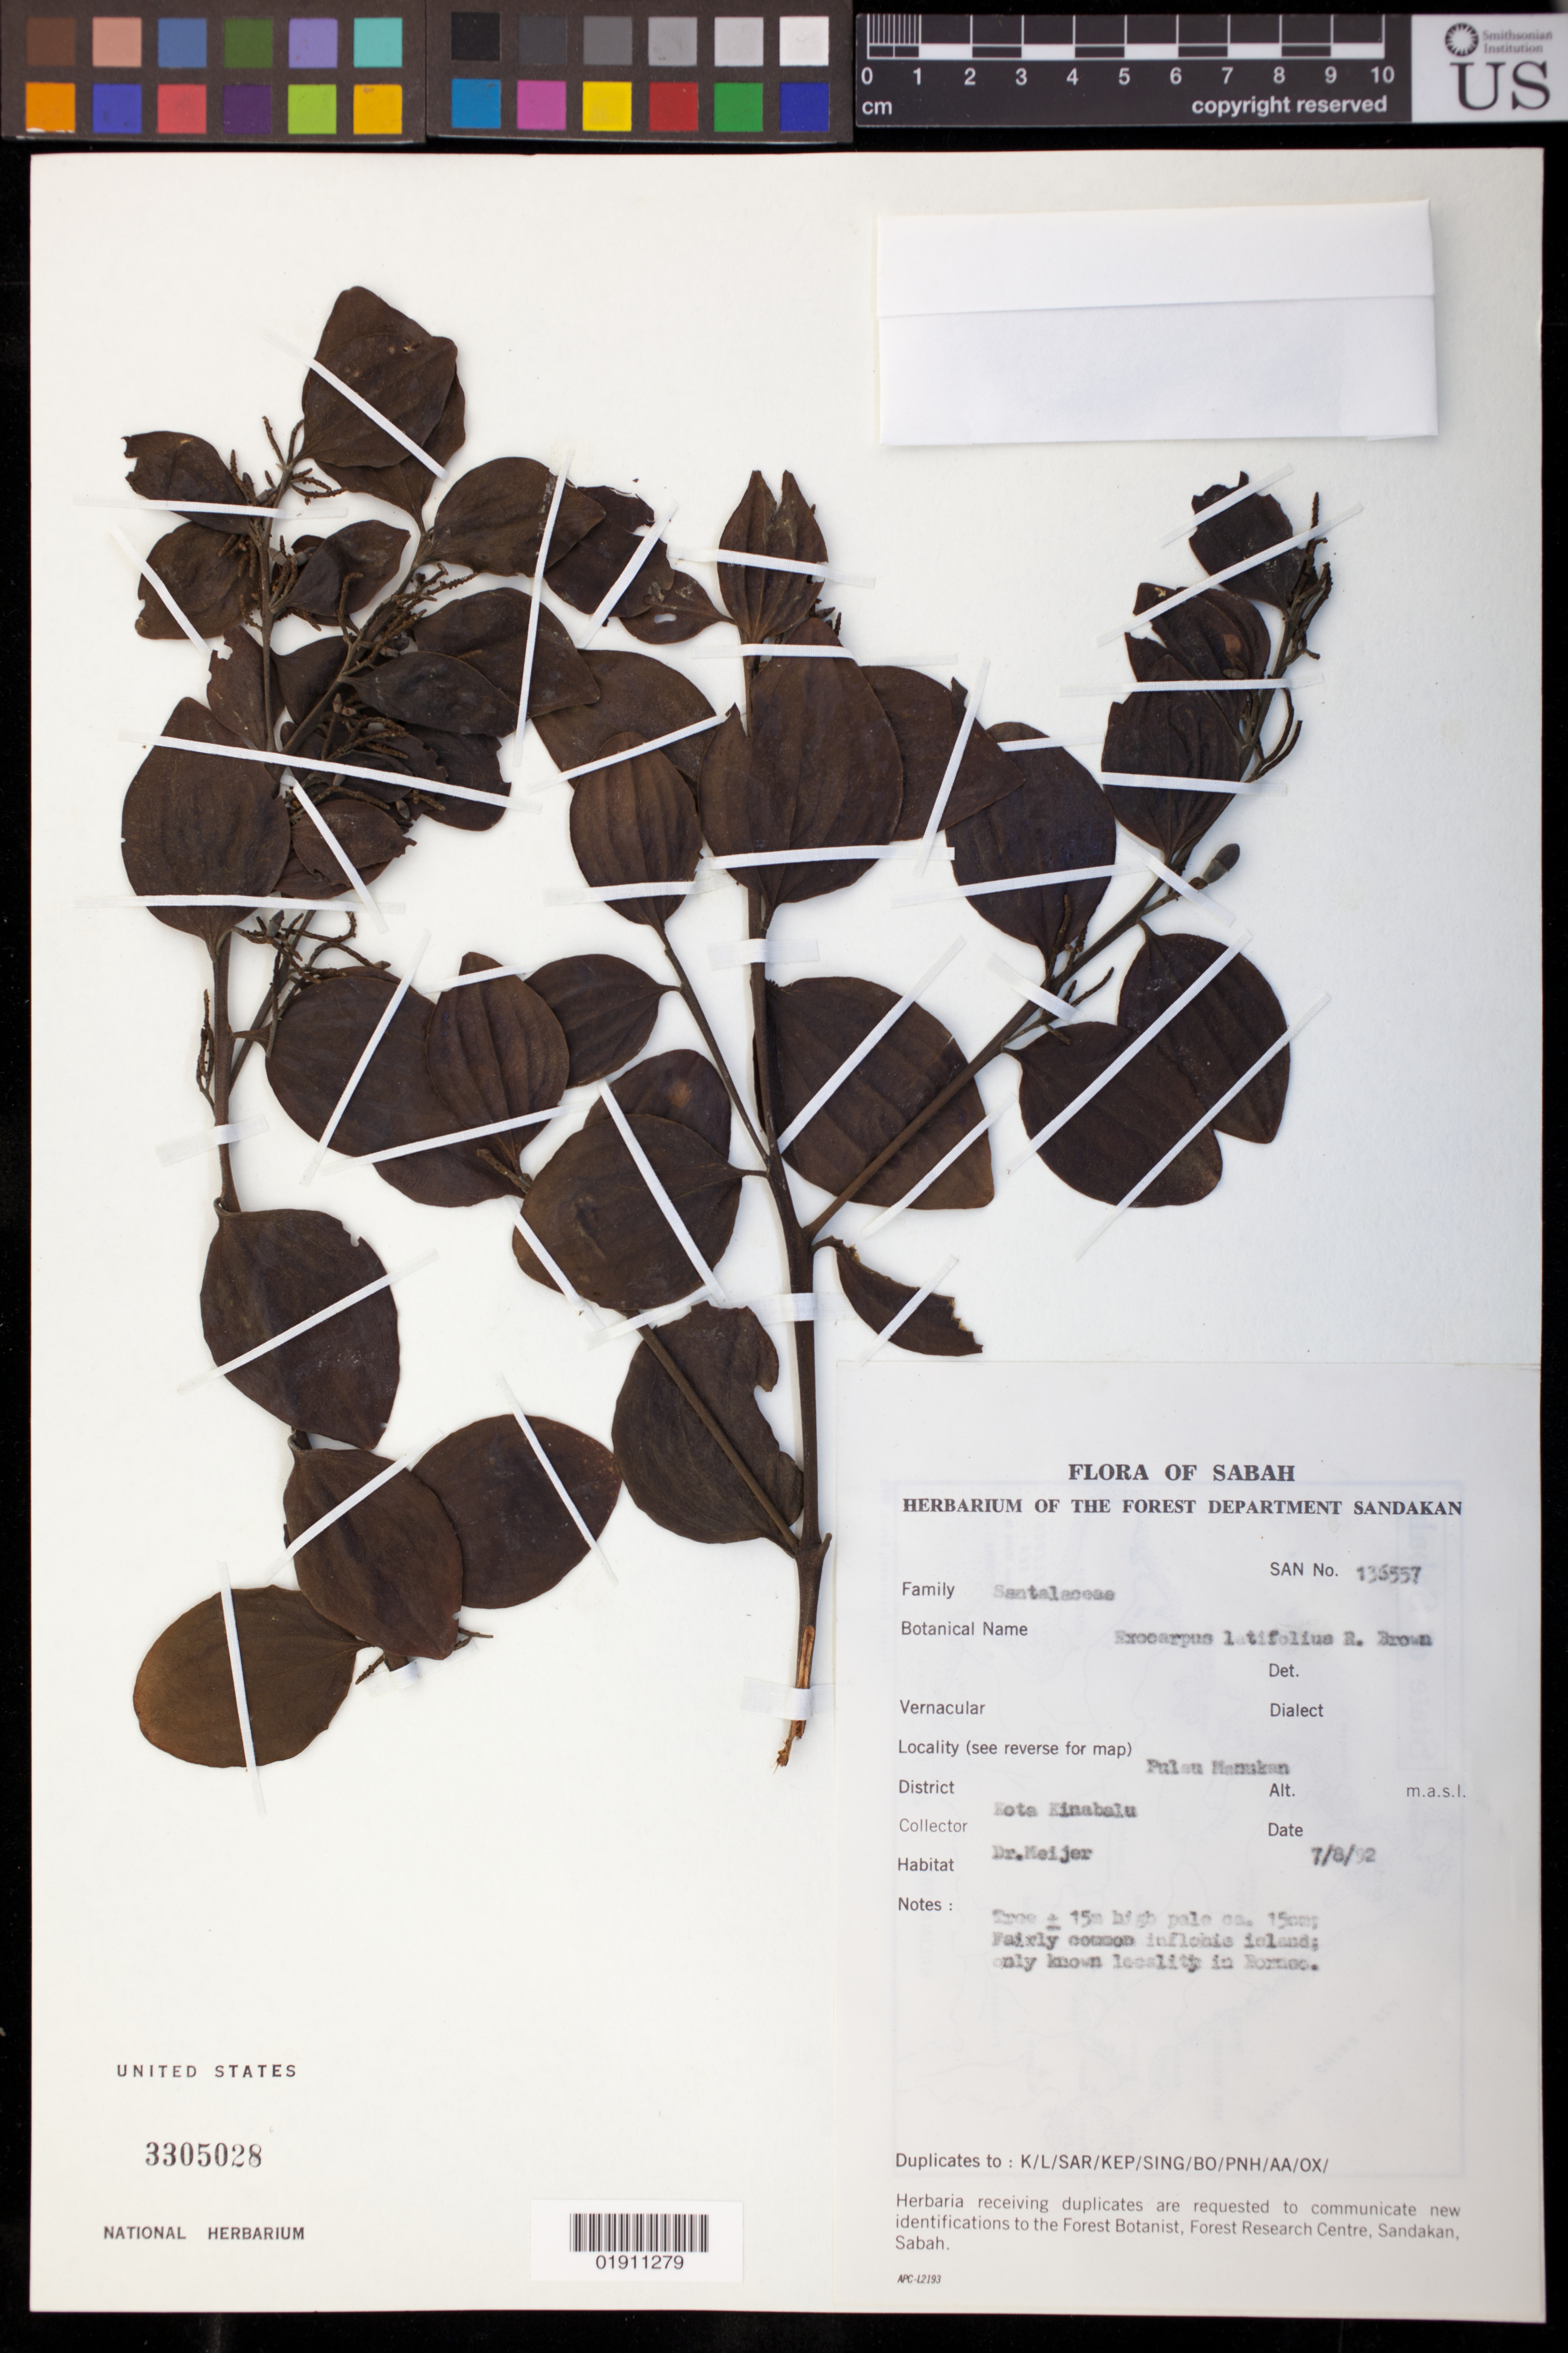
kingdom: Plantae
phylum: Tracheophyta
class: Magnoliopsida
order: Santalales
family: Santalaceae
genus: Exocarpos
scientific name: Exocarpos latifolius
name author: R. Br.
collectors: -- Meijer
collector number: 136557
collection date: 1992-08-07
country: Malaysia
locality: Pulau Manukan Island off the coast of Kota Kinabalu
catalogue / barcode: US 3305028